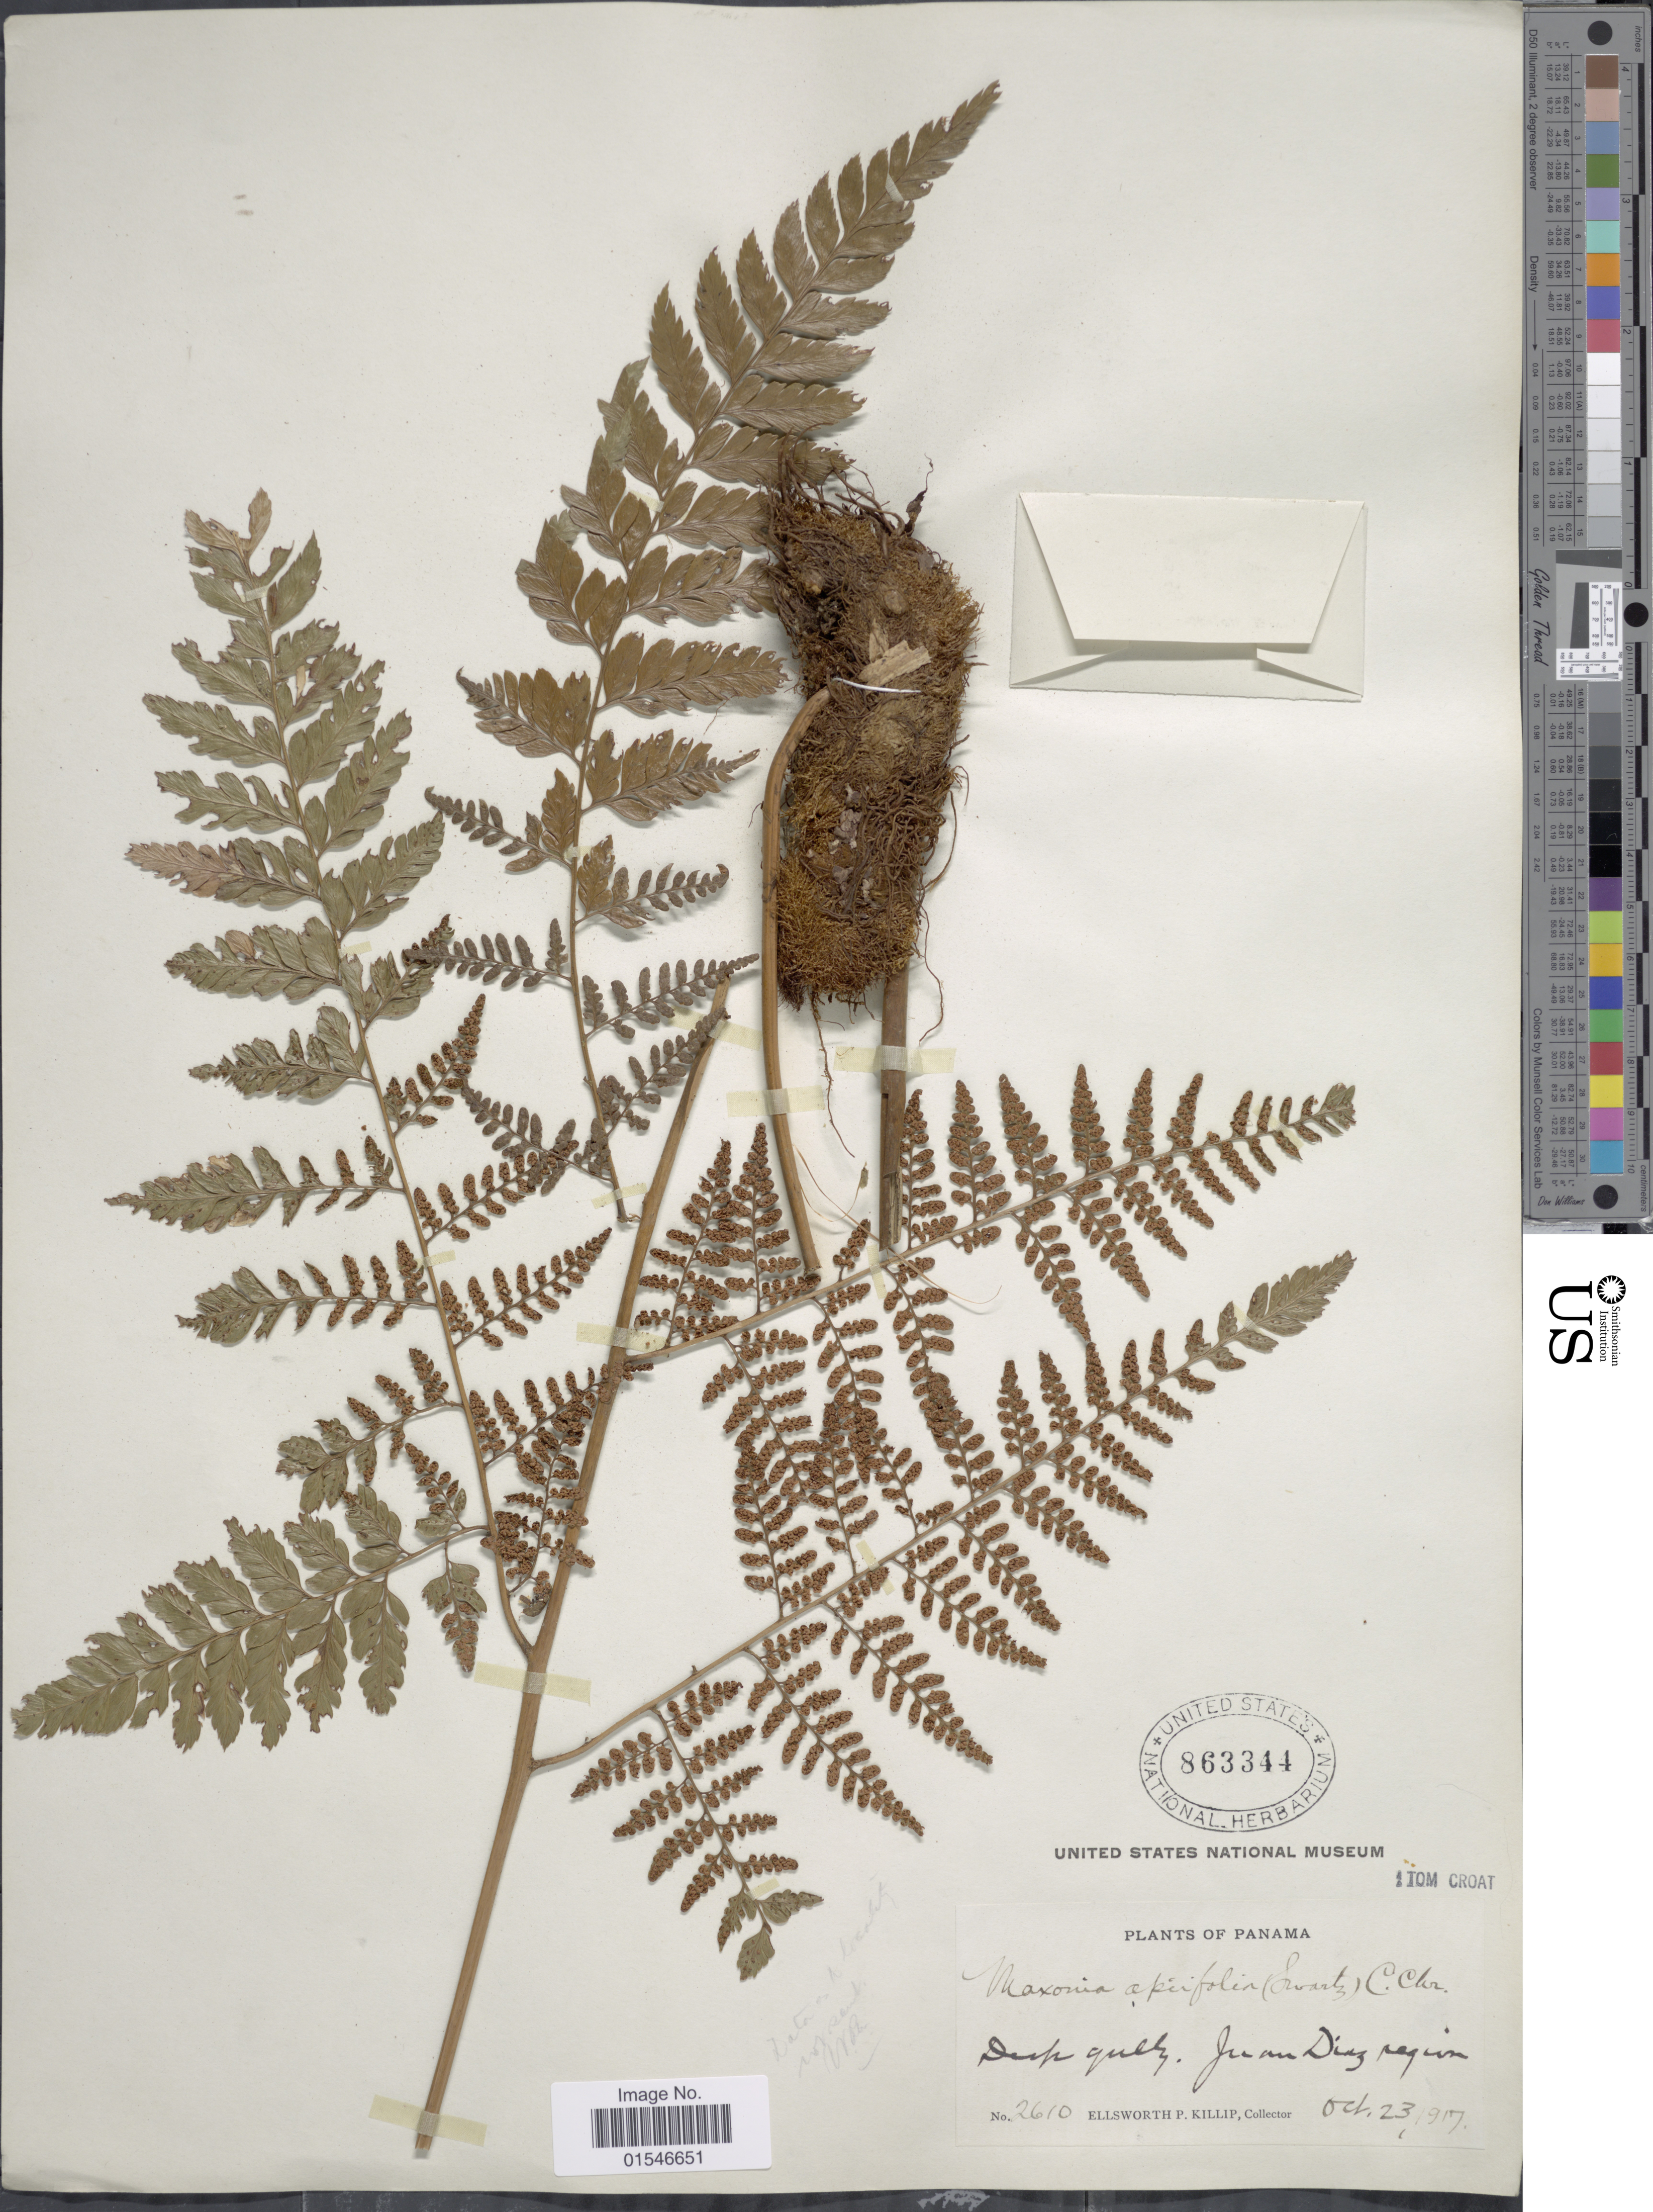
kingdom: Plantae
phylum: Tracheophyta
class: Polypodiopsida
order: Polypodiales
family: Dryopteridaceae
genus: Maxonia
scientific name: Maxonia apiifolia var. dualis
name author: (Donn. Sm.) C. Chr.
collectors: E. P. Killip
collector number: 2610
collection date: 1917-10-23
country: Panama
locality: Juan Diaz region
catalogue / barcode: US 863344